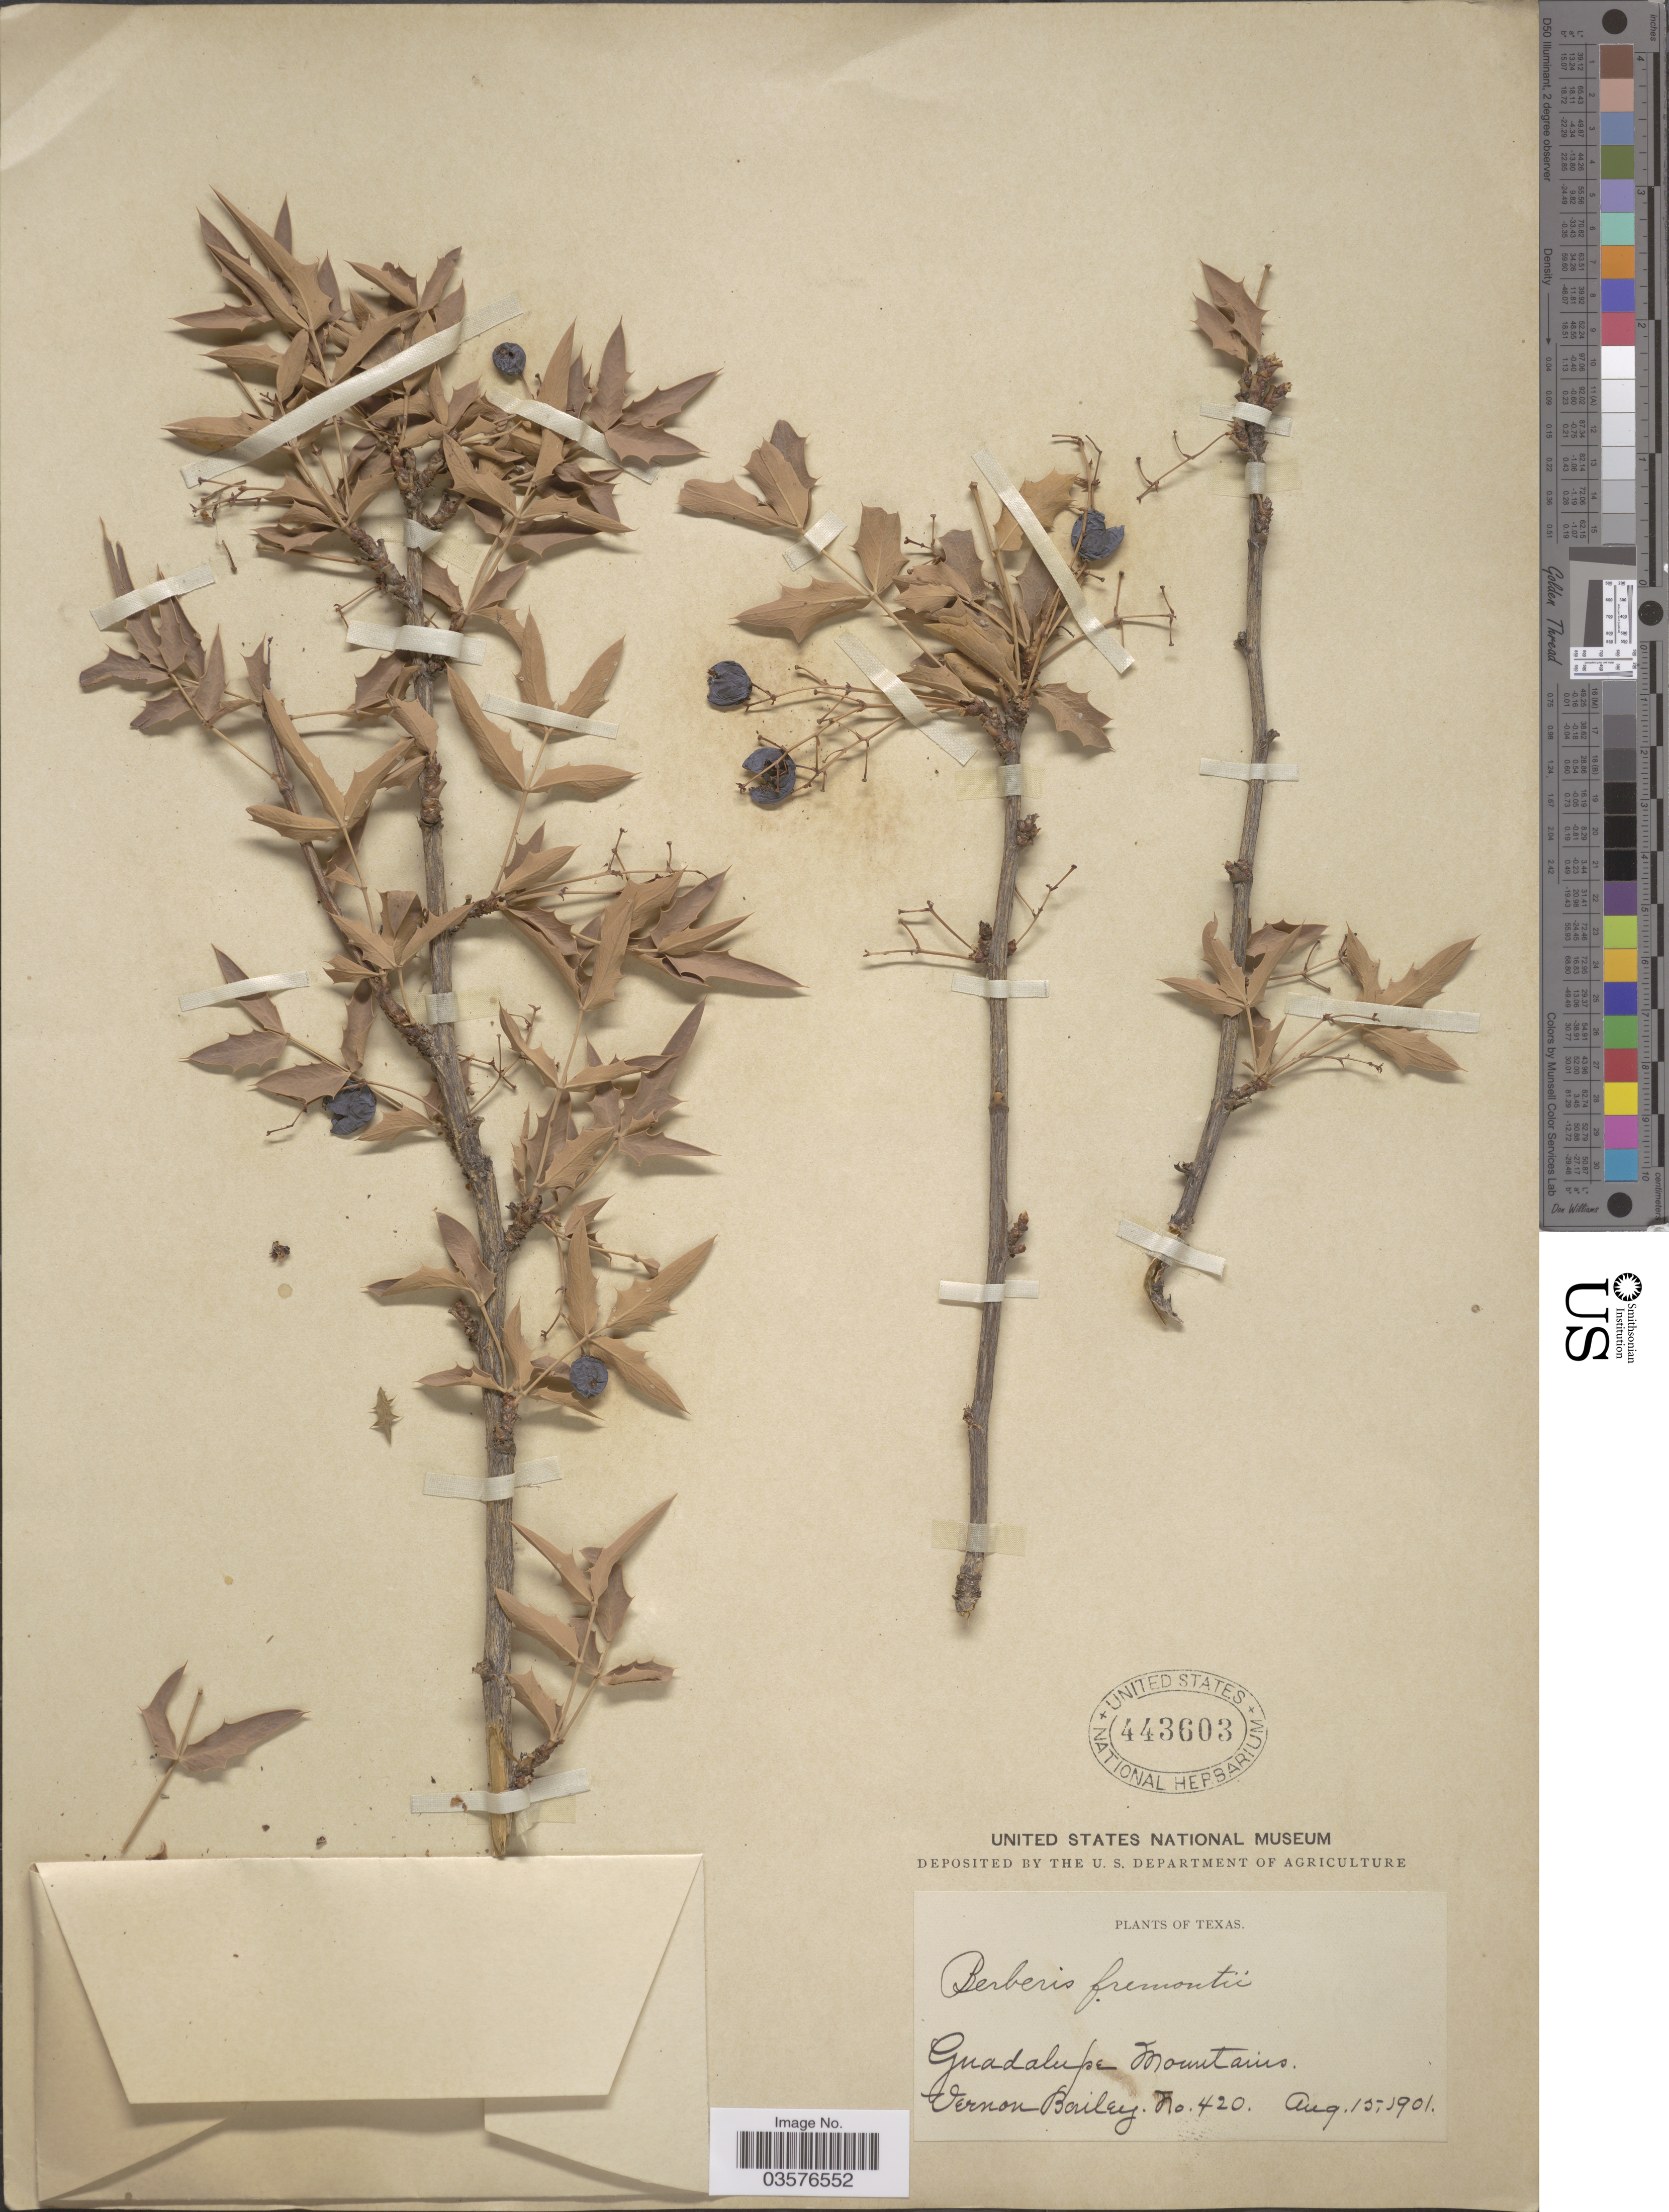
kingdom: Plantae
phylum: Tracheophyta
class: Magnoliopsida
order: Ranunculales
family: Berberidaceae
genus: Mahonia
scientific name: Mahonia haematocarpa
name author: (Wooton) Fedde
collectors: V. O. Bailey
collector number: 420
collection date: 1901-08-15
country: United States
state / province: Texas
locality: Guadalupe Mountains.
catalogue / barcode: US 443603